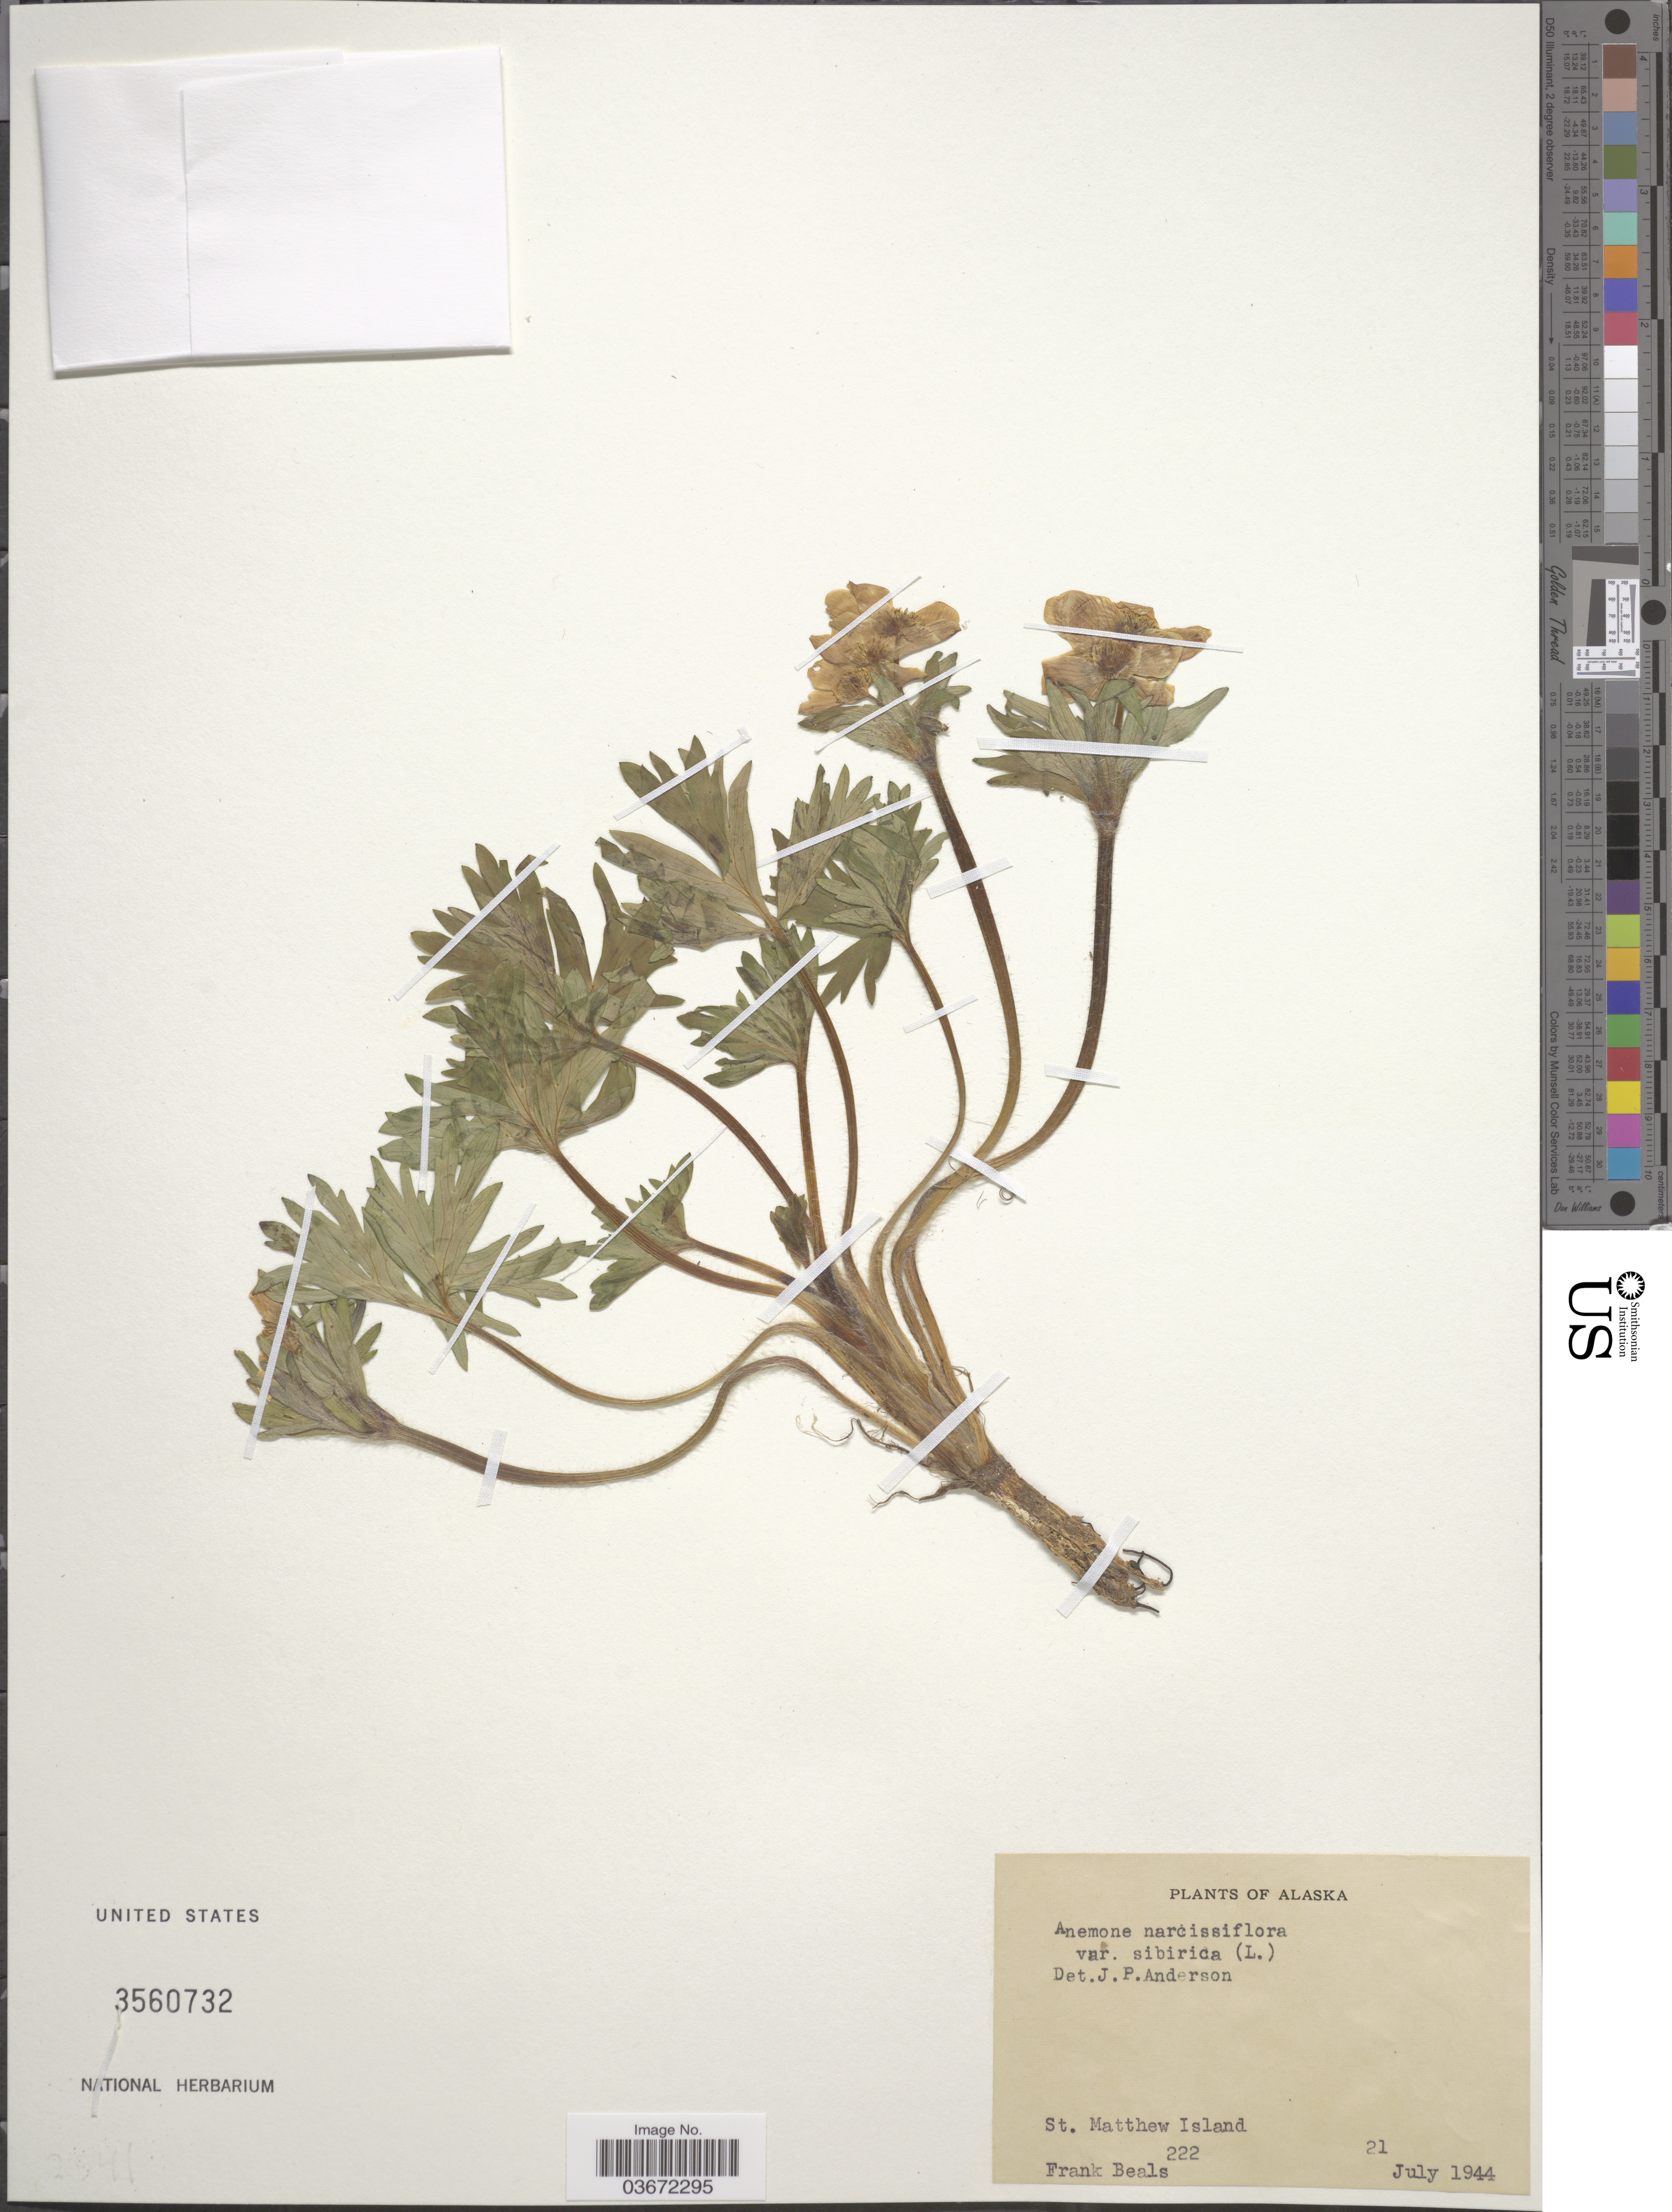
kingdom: Plantae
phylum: Tracheophyta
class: Magnoliopsida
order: Ranunculales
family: Ranunculaceae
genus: Anemone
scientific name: Anemone narcissiflora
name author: L.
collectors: F. Beals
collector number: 222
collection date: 1944-07-21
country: United States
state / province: Alaska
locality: St. Matthew Island.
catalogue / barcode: US 3560732